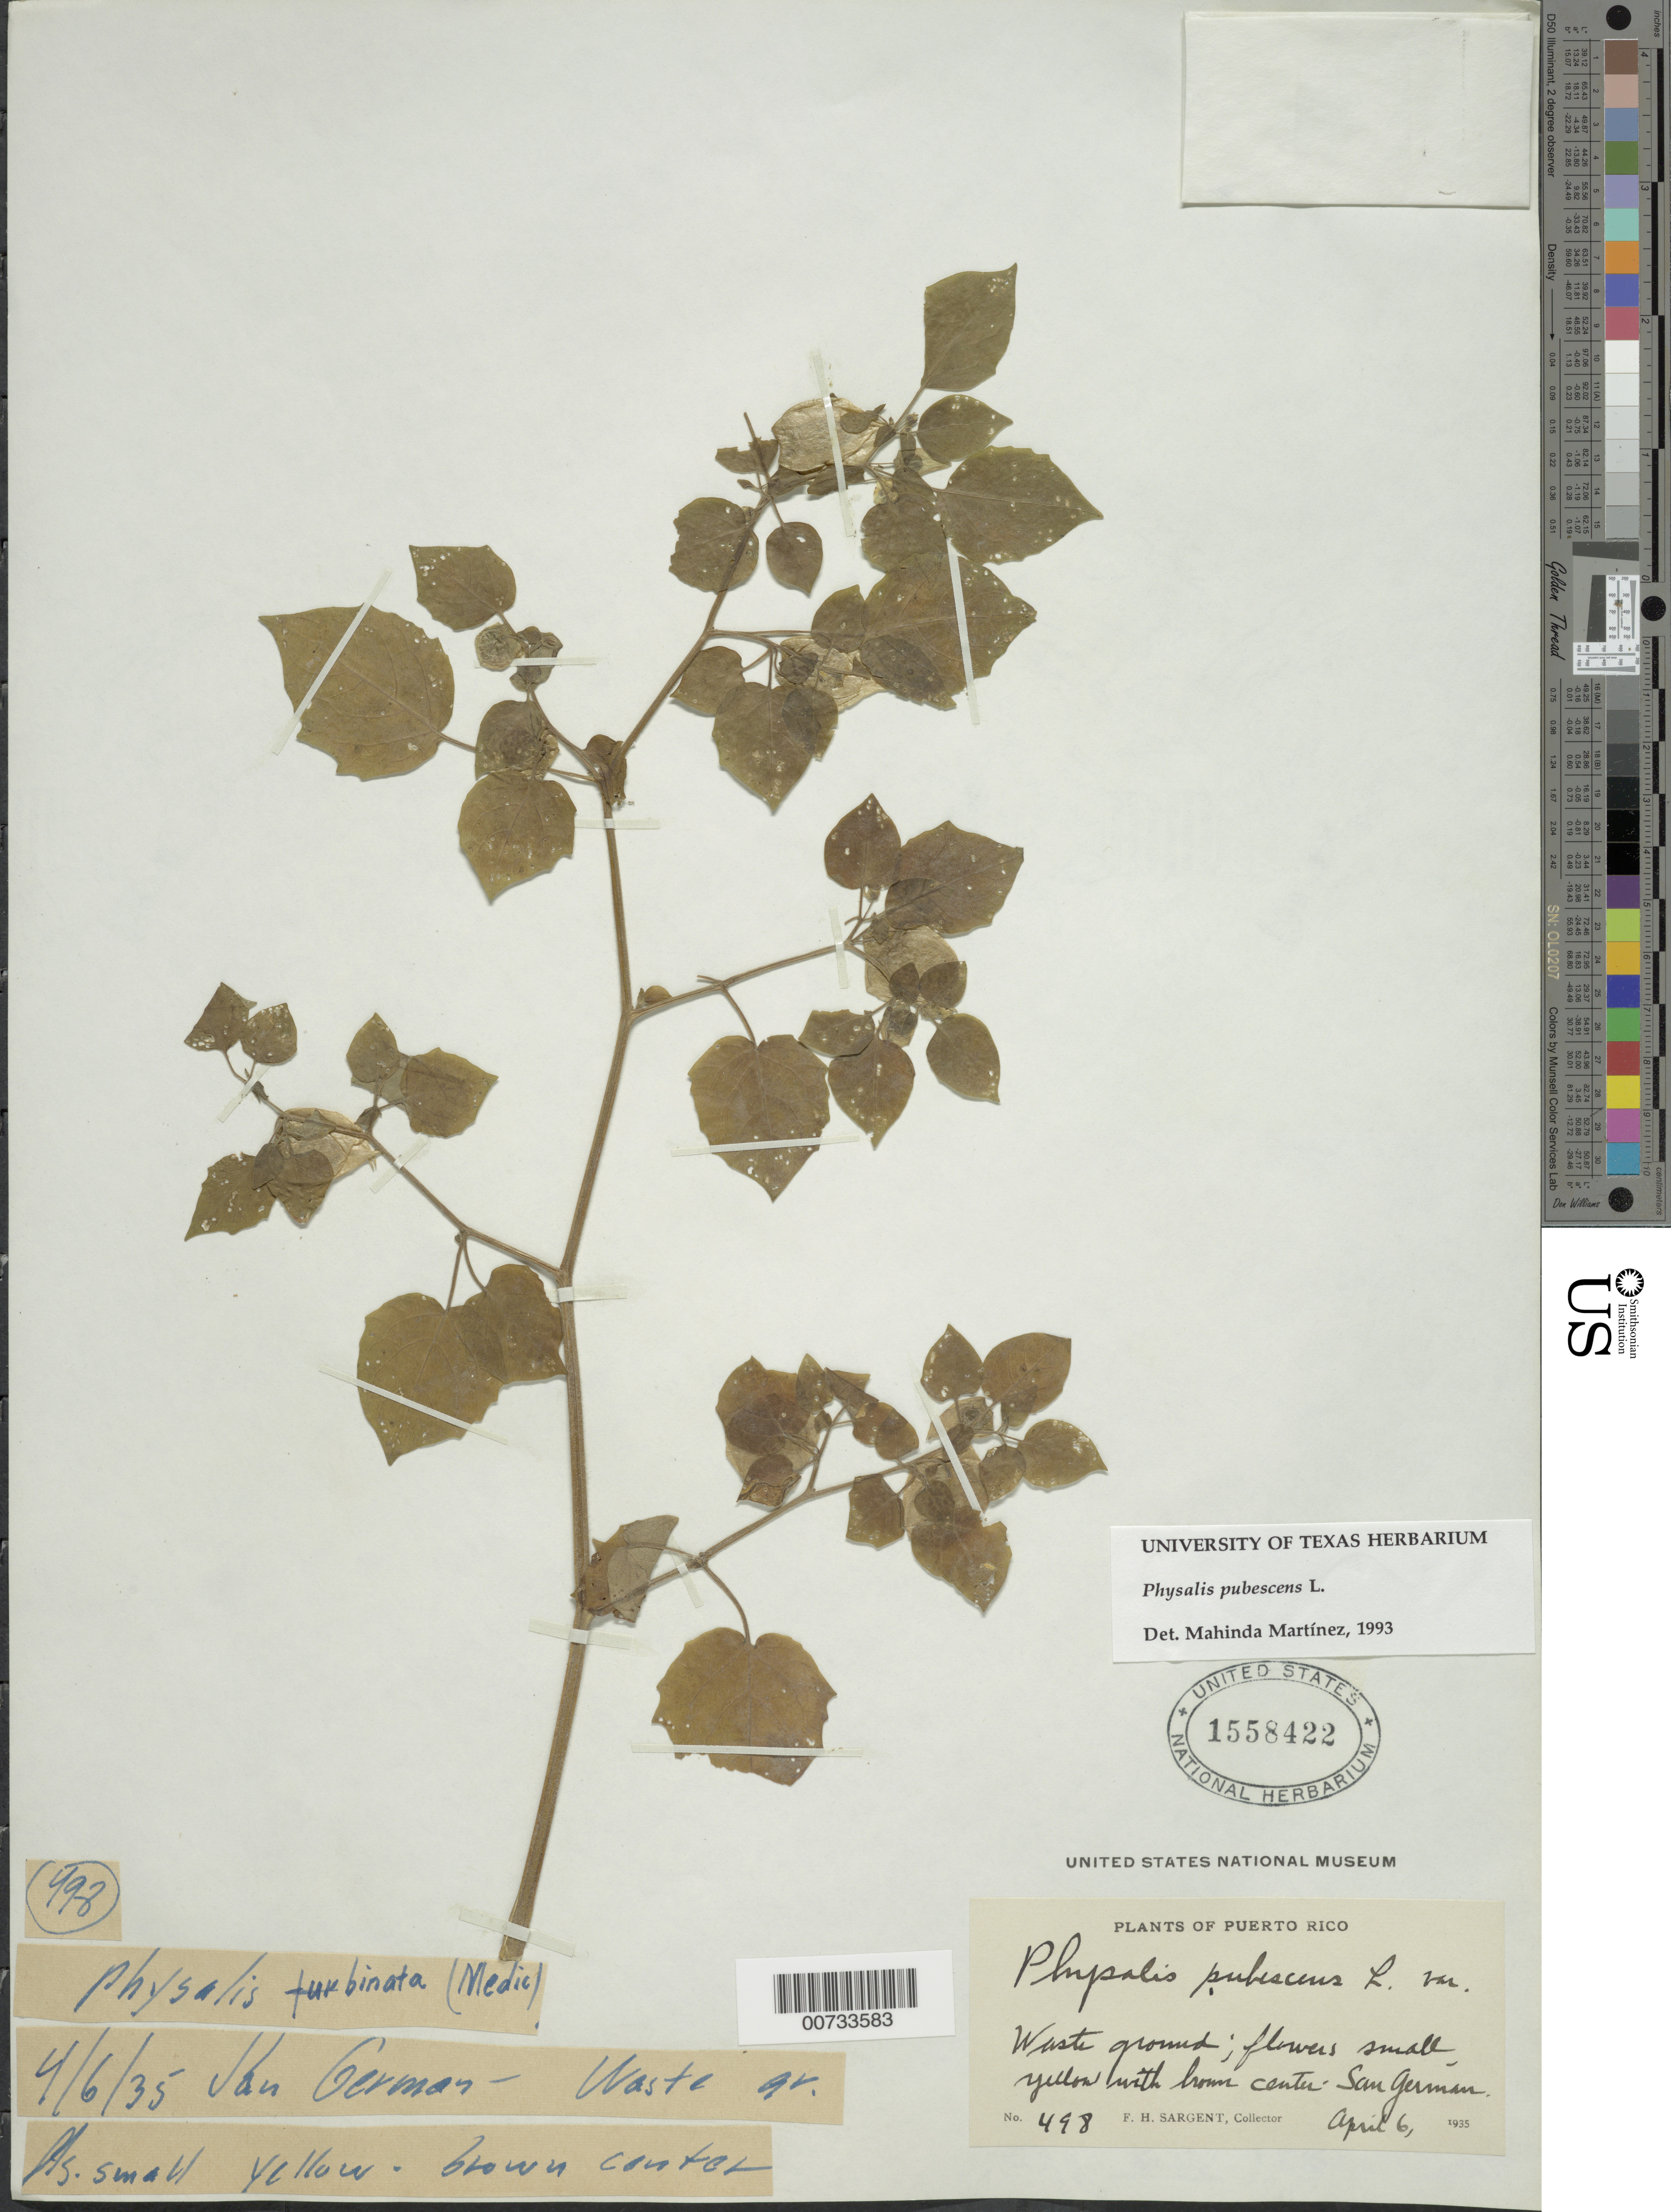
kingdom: Plantae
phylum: Tracheophyta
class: Magnoliopsida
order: Solanales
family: Solanaceae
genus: Physalis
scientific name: Physalis pubescens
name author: L.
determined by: Martinez, M.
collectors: F. H. Sargent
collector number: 498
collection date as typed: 06 Apr 1935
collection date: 1935-04-06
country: Puerto Rico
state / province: San Germán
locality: San German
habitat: Waste ground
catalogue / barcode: US 1558422